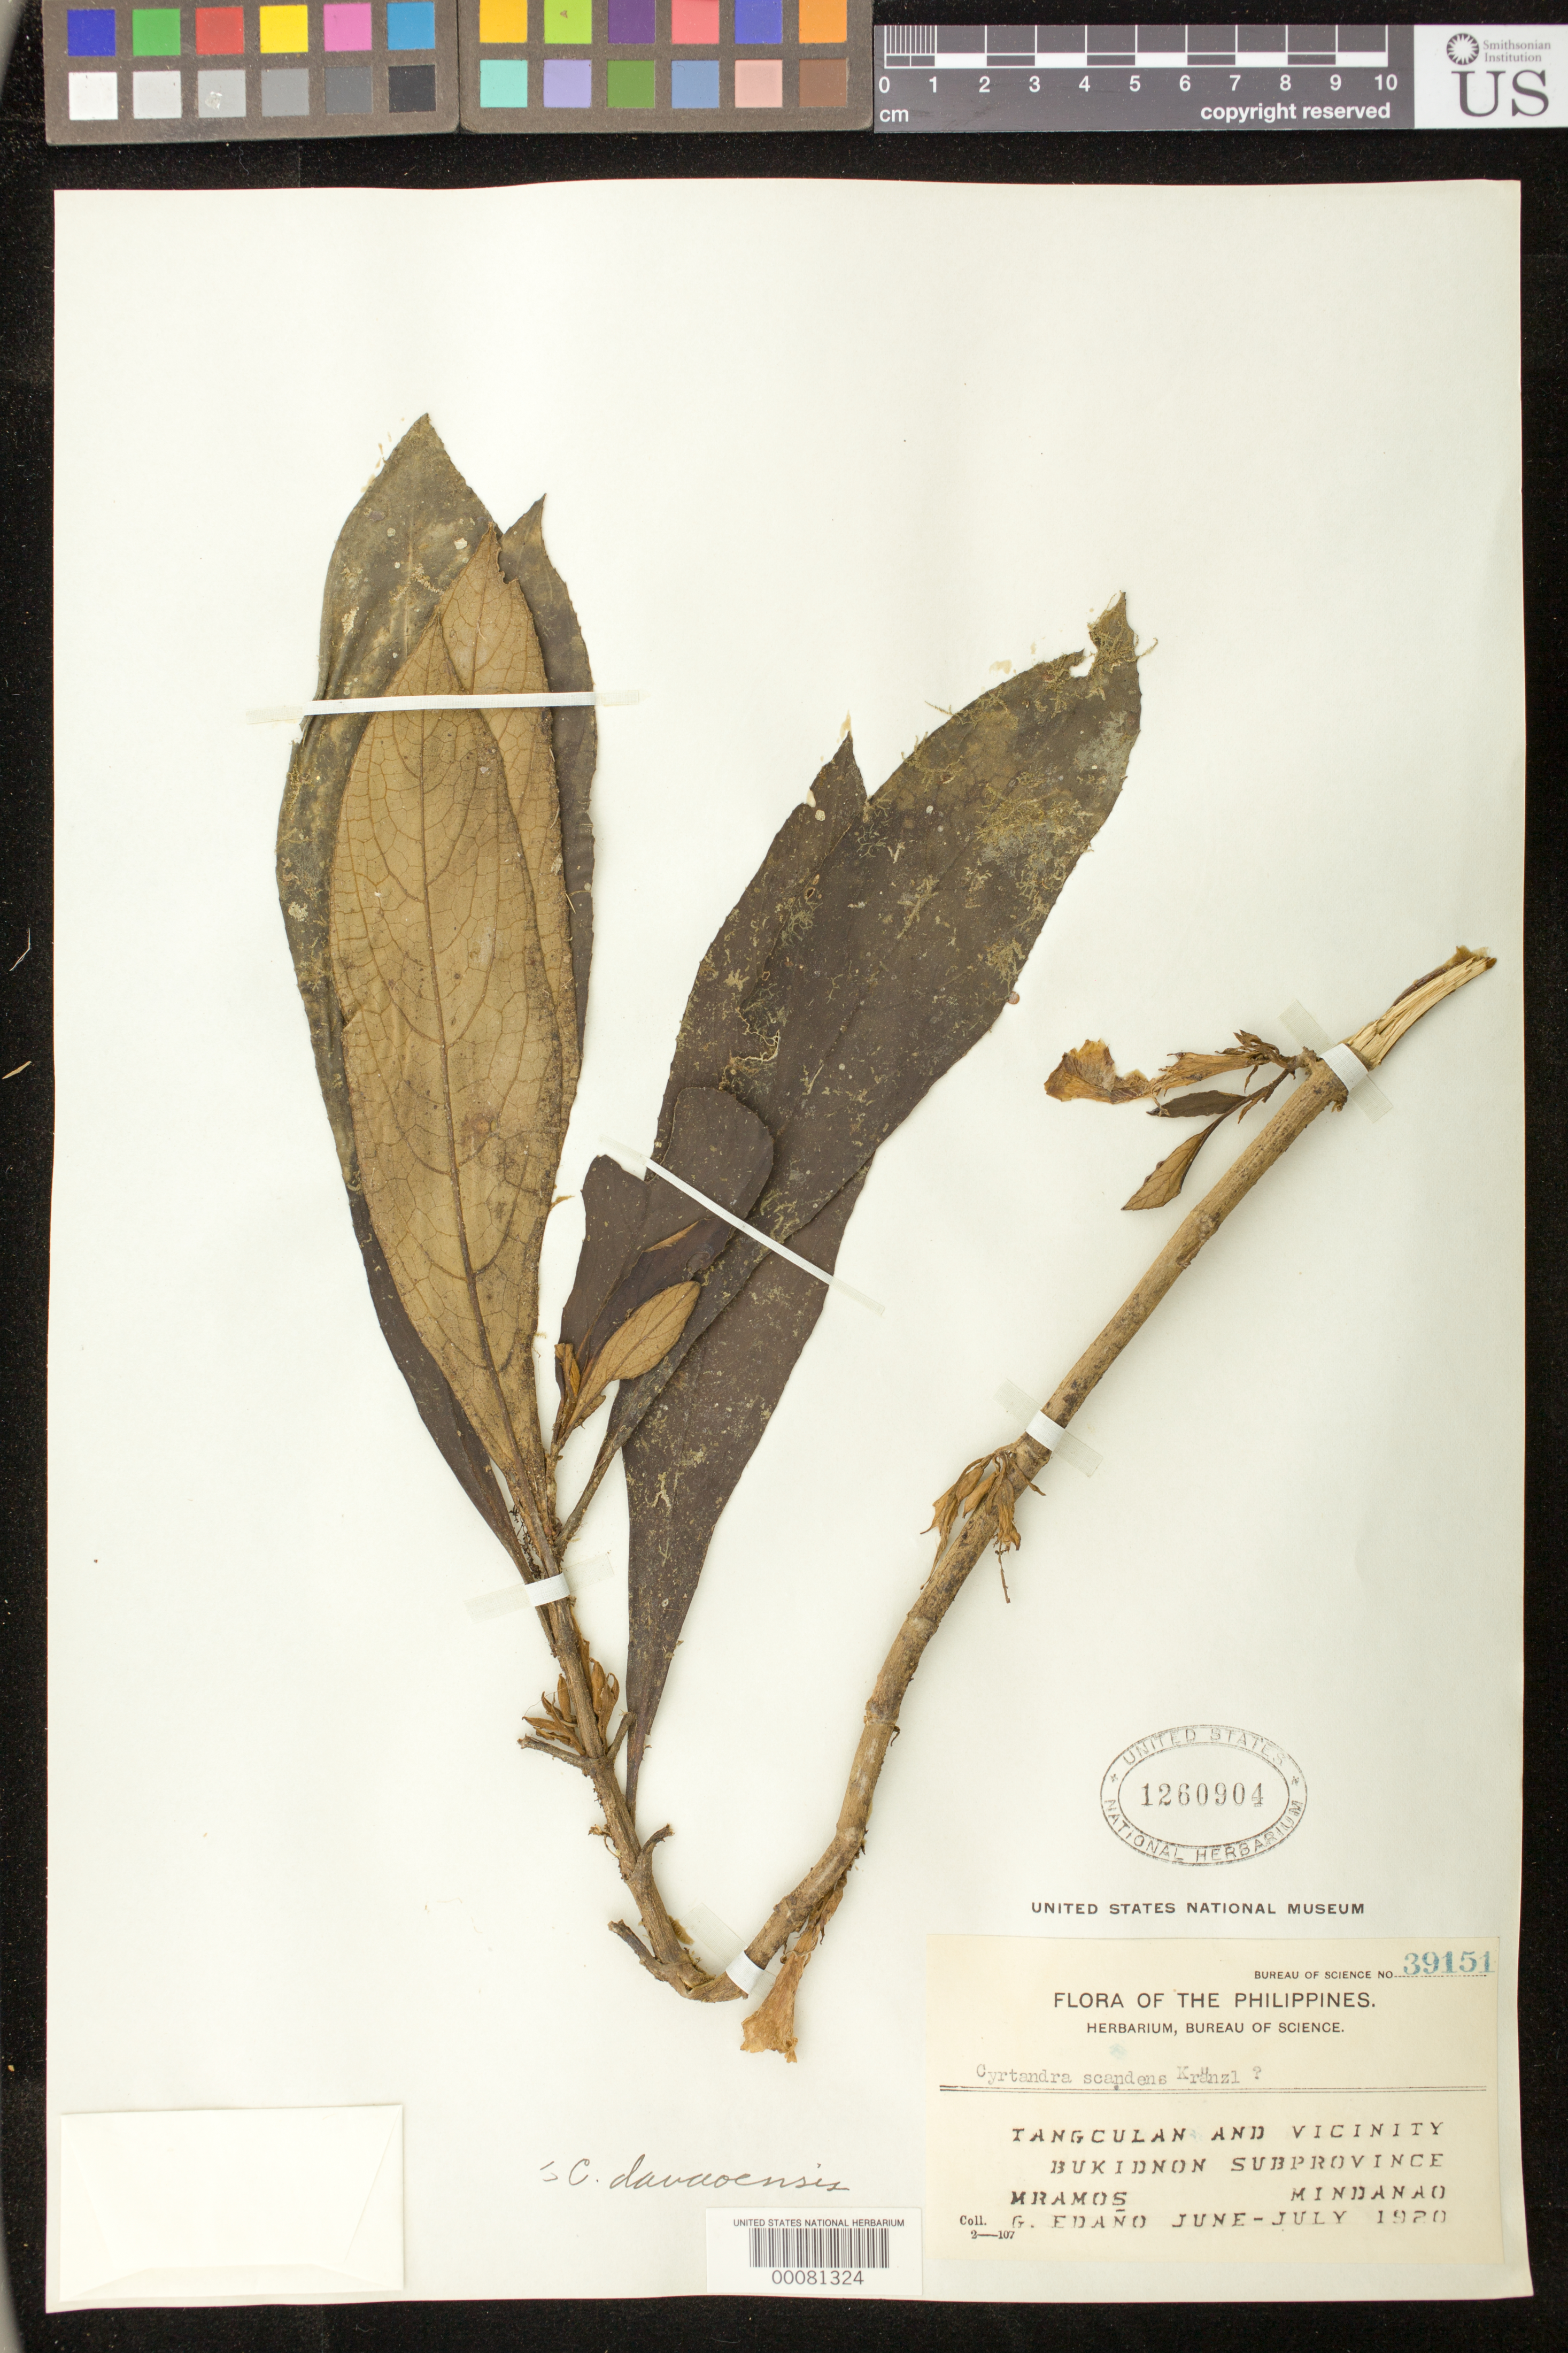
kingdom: Plantae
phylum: Tracheophyta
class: Magnoliopsida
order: Lamiales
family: Gesneriaceae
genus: Cyrtandra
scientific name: Cyrtandra davaoensis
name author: Elmer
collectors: M. Ramos & G. Edaño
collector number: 39151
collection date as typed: Jun-Jul 1920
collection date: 1920-06/1920-07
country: Philippines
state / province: Northern Mindanao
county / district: Bukidnon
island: Mindanao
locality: Bukidnon, Tangculan and vicinity, bukidnon subprovince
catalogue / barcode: US 1260904